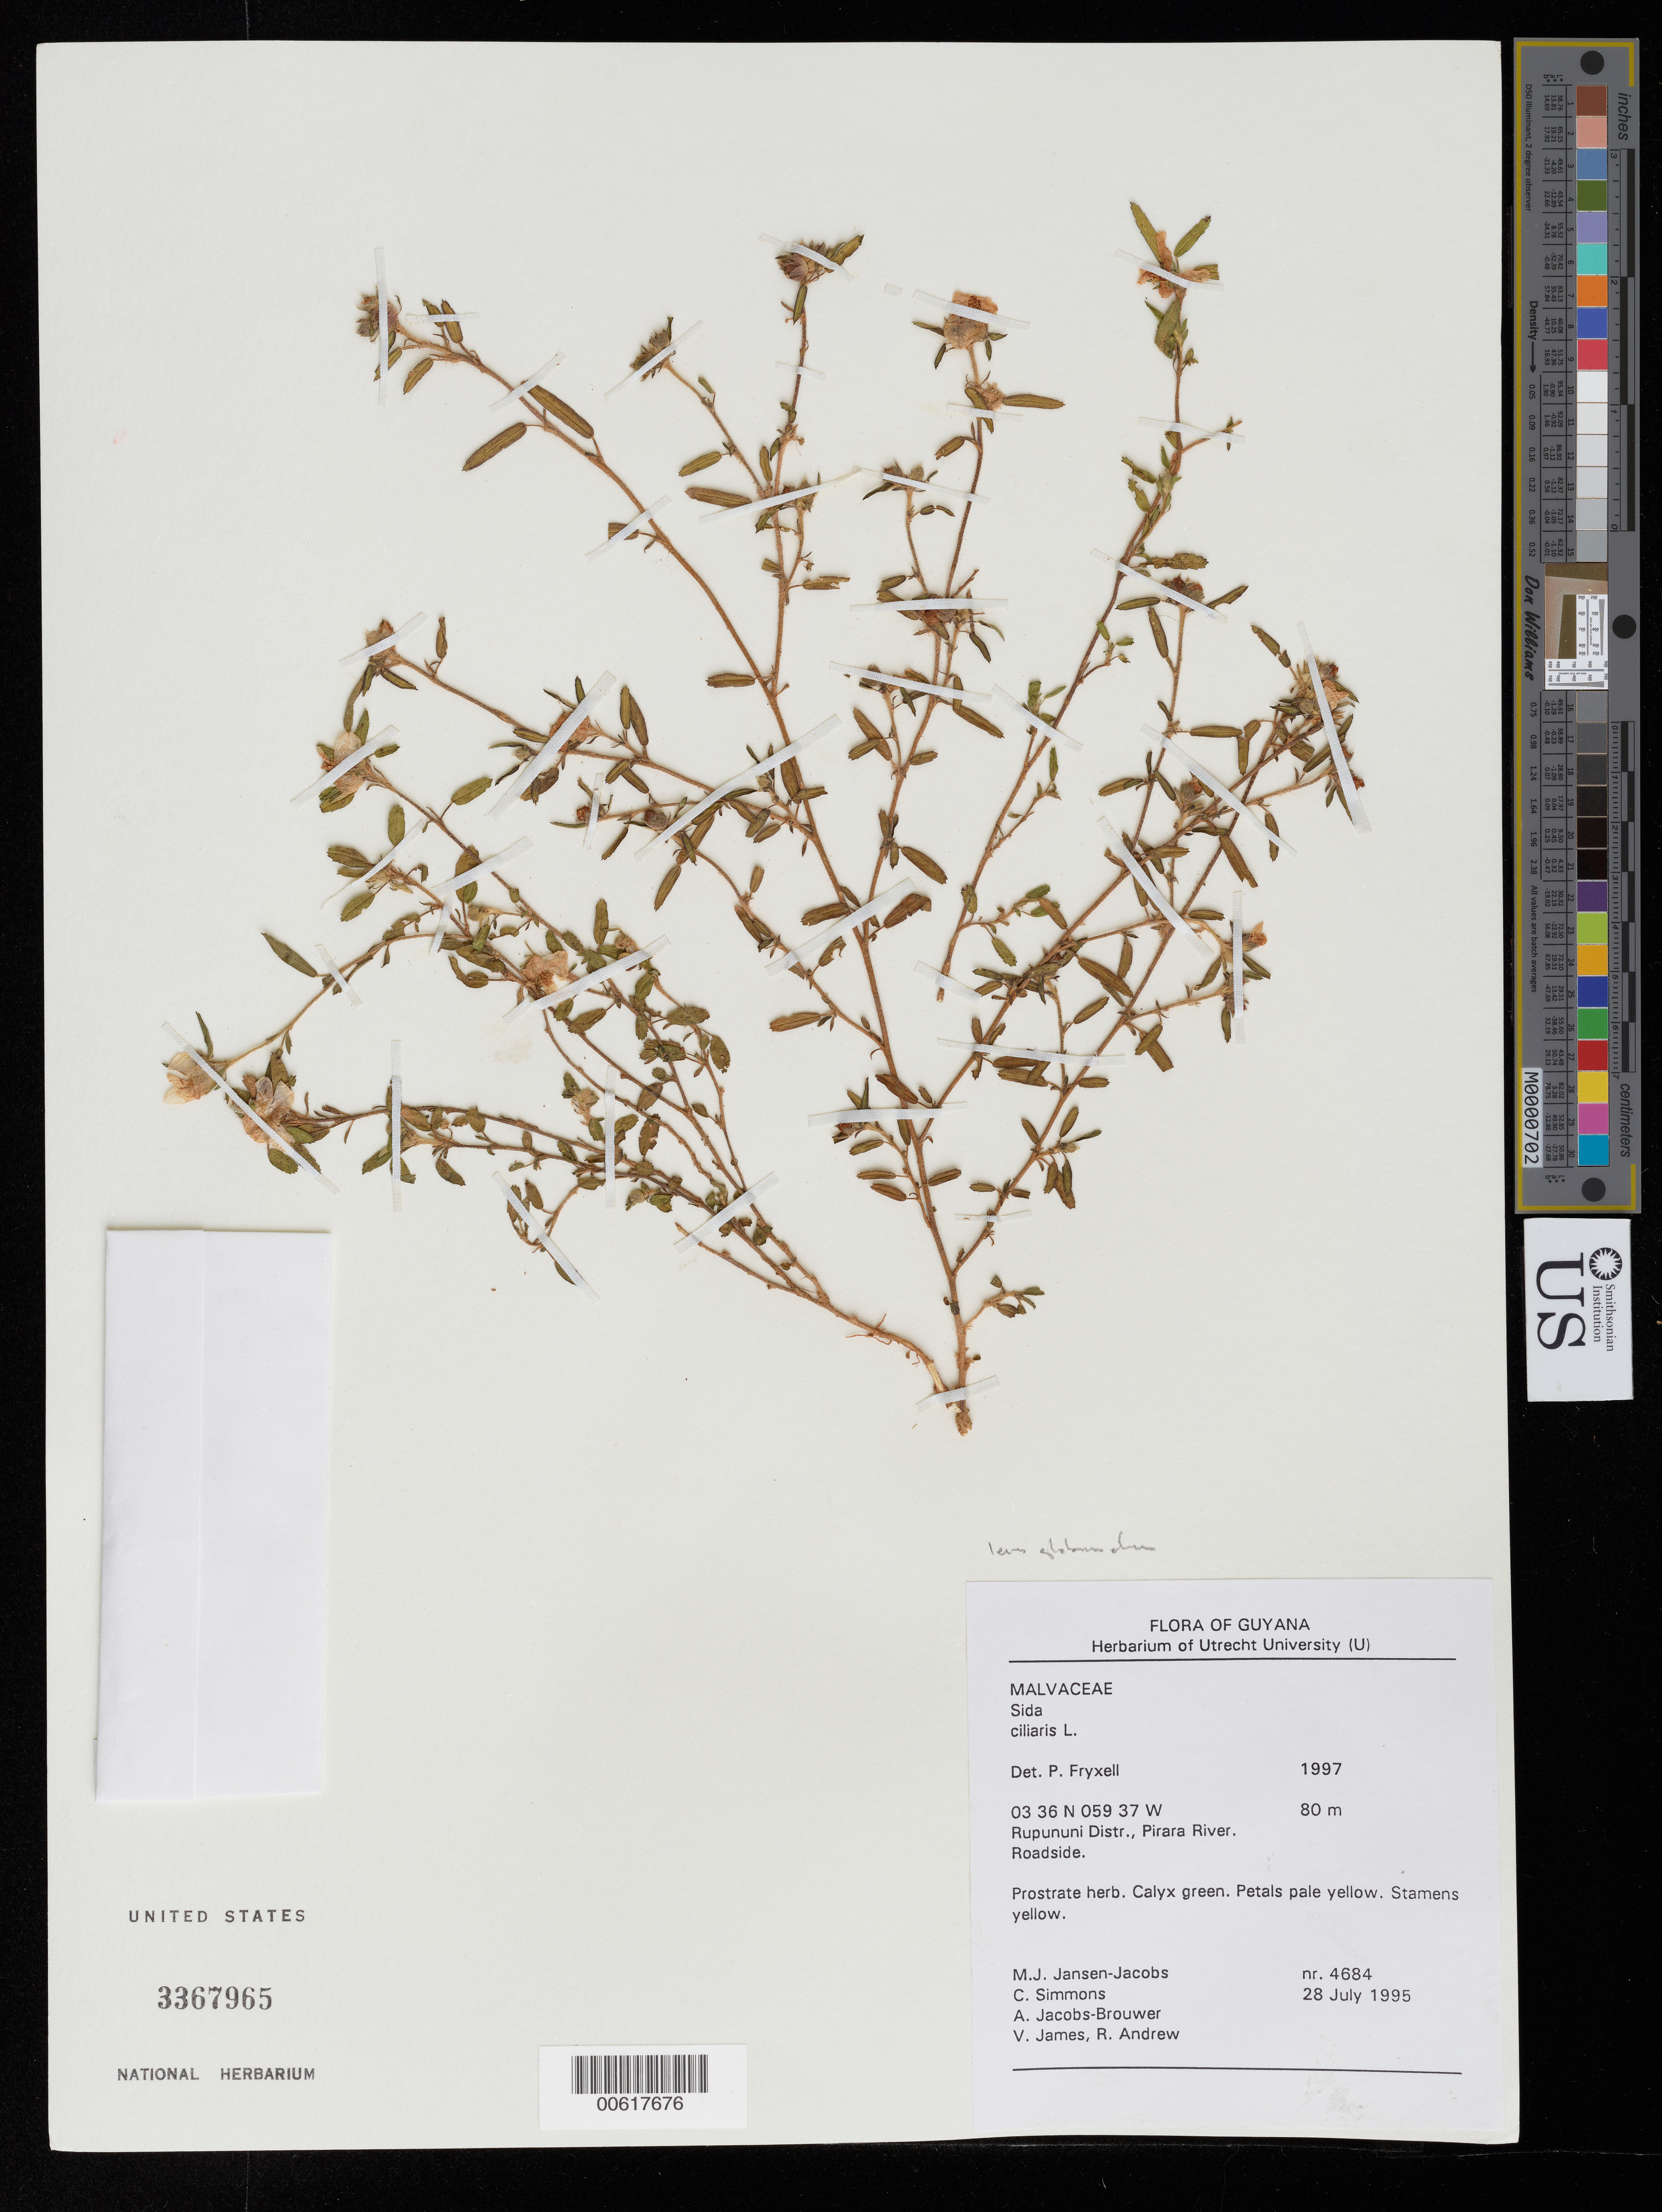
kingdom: Plantae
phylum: Tracheophyta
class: Magnoliopsida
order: Malvales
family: Malvaceae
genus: Sida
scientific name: Sida ciliaris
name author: L.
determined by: Fryxell, Paul A.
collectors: M. J. Jansen-Jacobs, C. Simons, A. Jacobs-Brouwer, V. James & R. Andrew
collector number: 4684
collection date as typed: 28-Jul-95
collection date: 1995-07-28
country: Guyana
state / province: U. Takutu-U. Essequibo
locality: Pirara River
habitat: Roadside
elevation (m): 80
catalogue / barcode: US 3367965